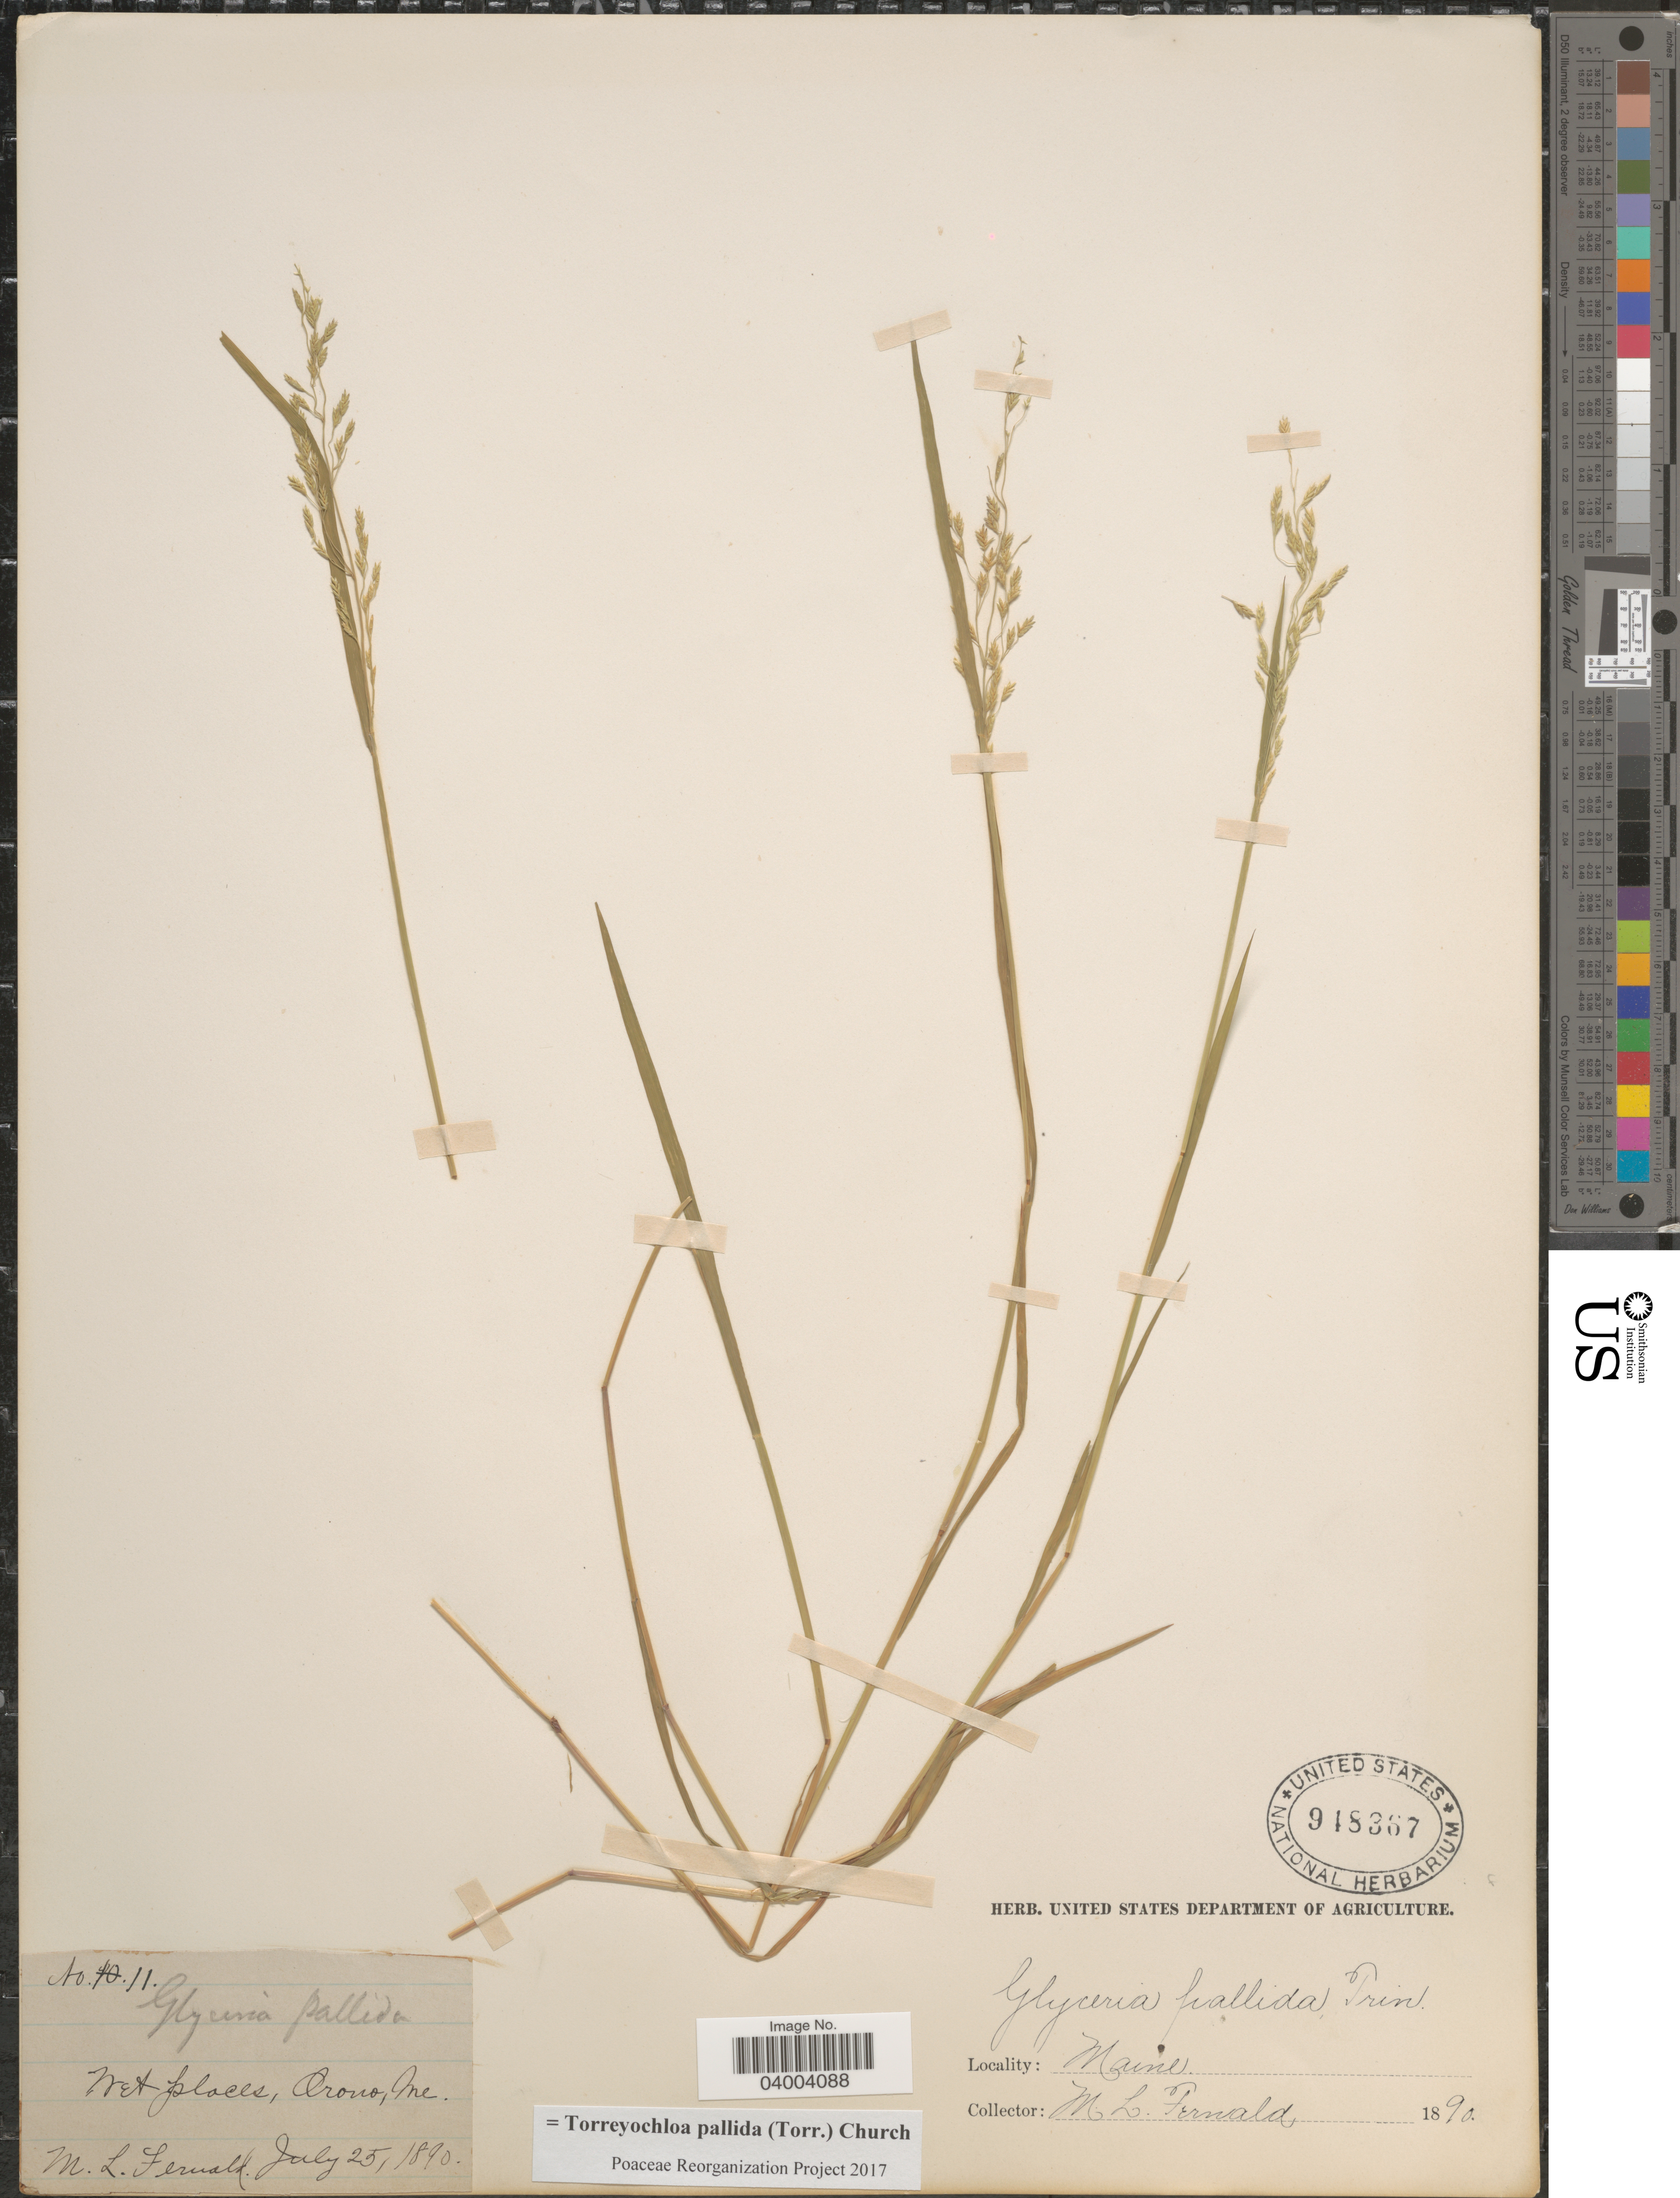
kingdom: Plantae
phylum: Tracheophyta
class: Liliopsida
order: Poales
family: Poaceae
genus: Torreyochloa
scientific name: Torreyochloa pallida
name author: (Torr.) G.L. Church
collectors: M. L. Fernald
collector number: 11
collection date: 1890-07-25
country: United States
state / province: Maine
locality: Orono.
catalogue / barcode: US 948367